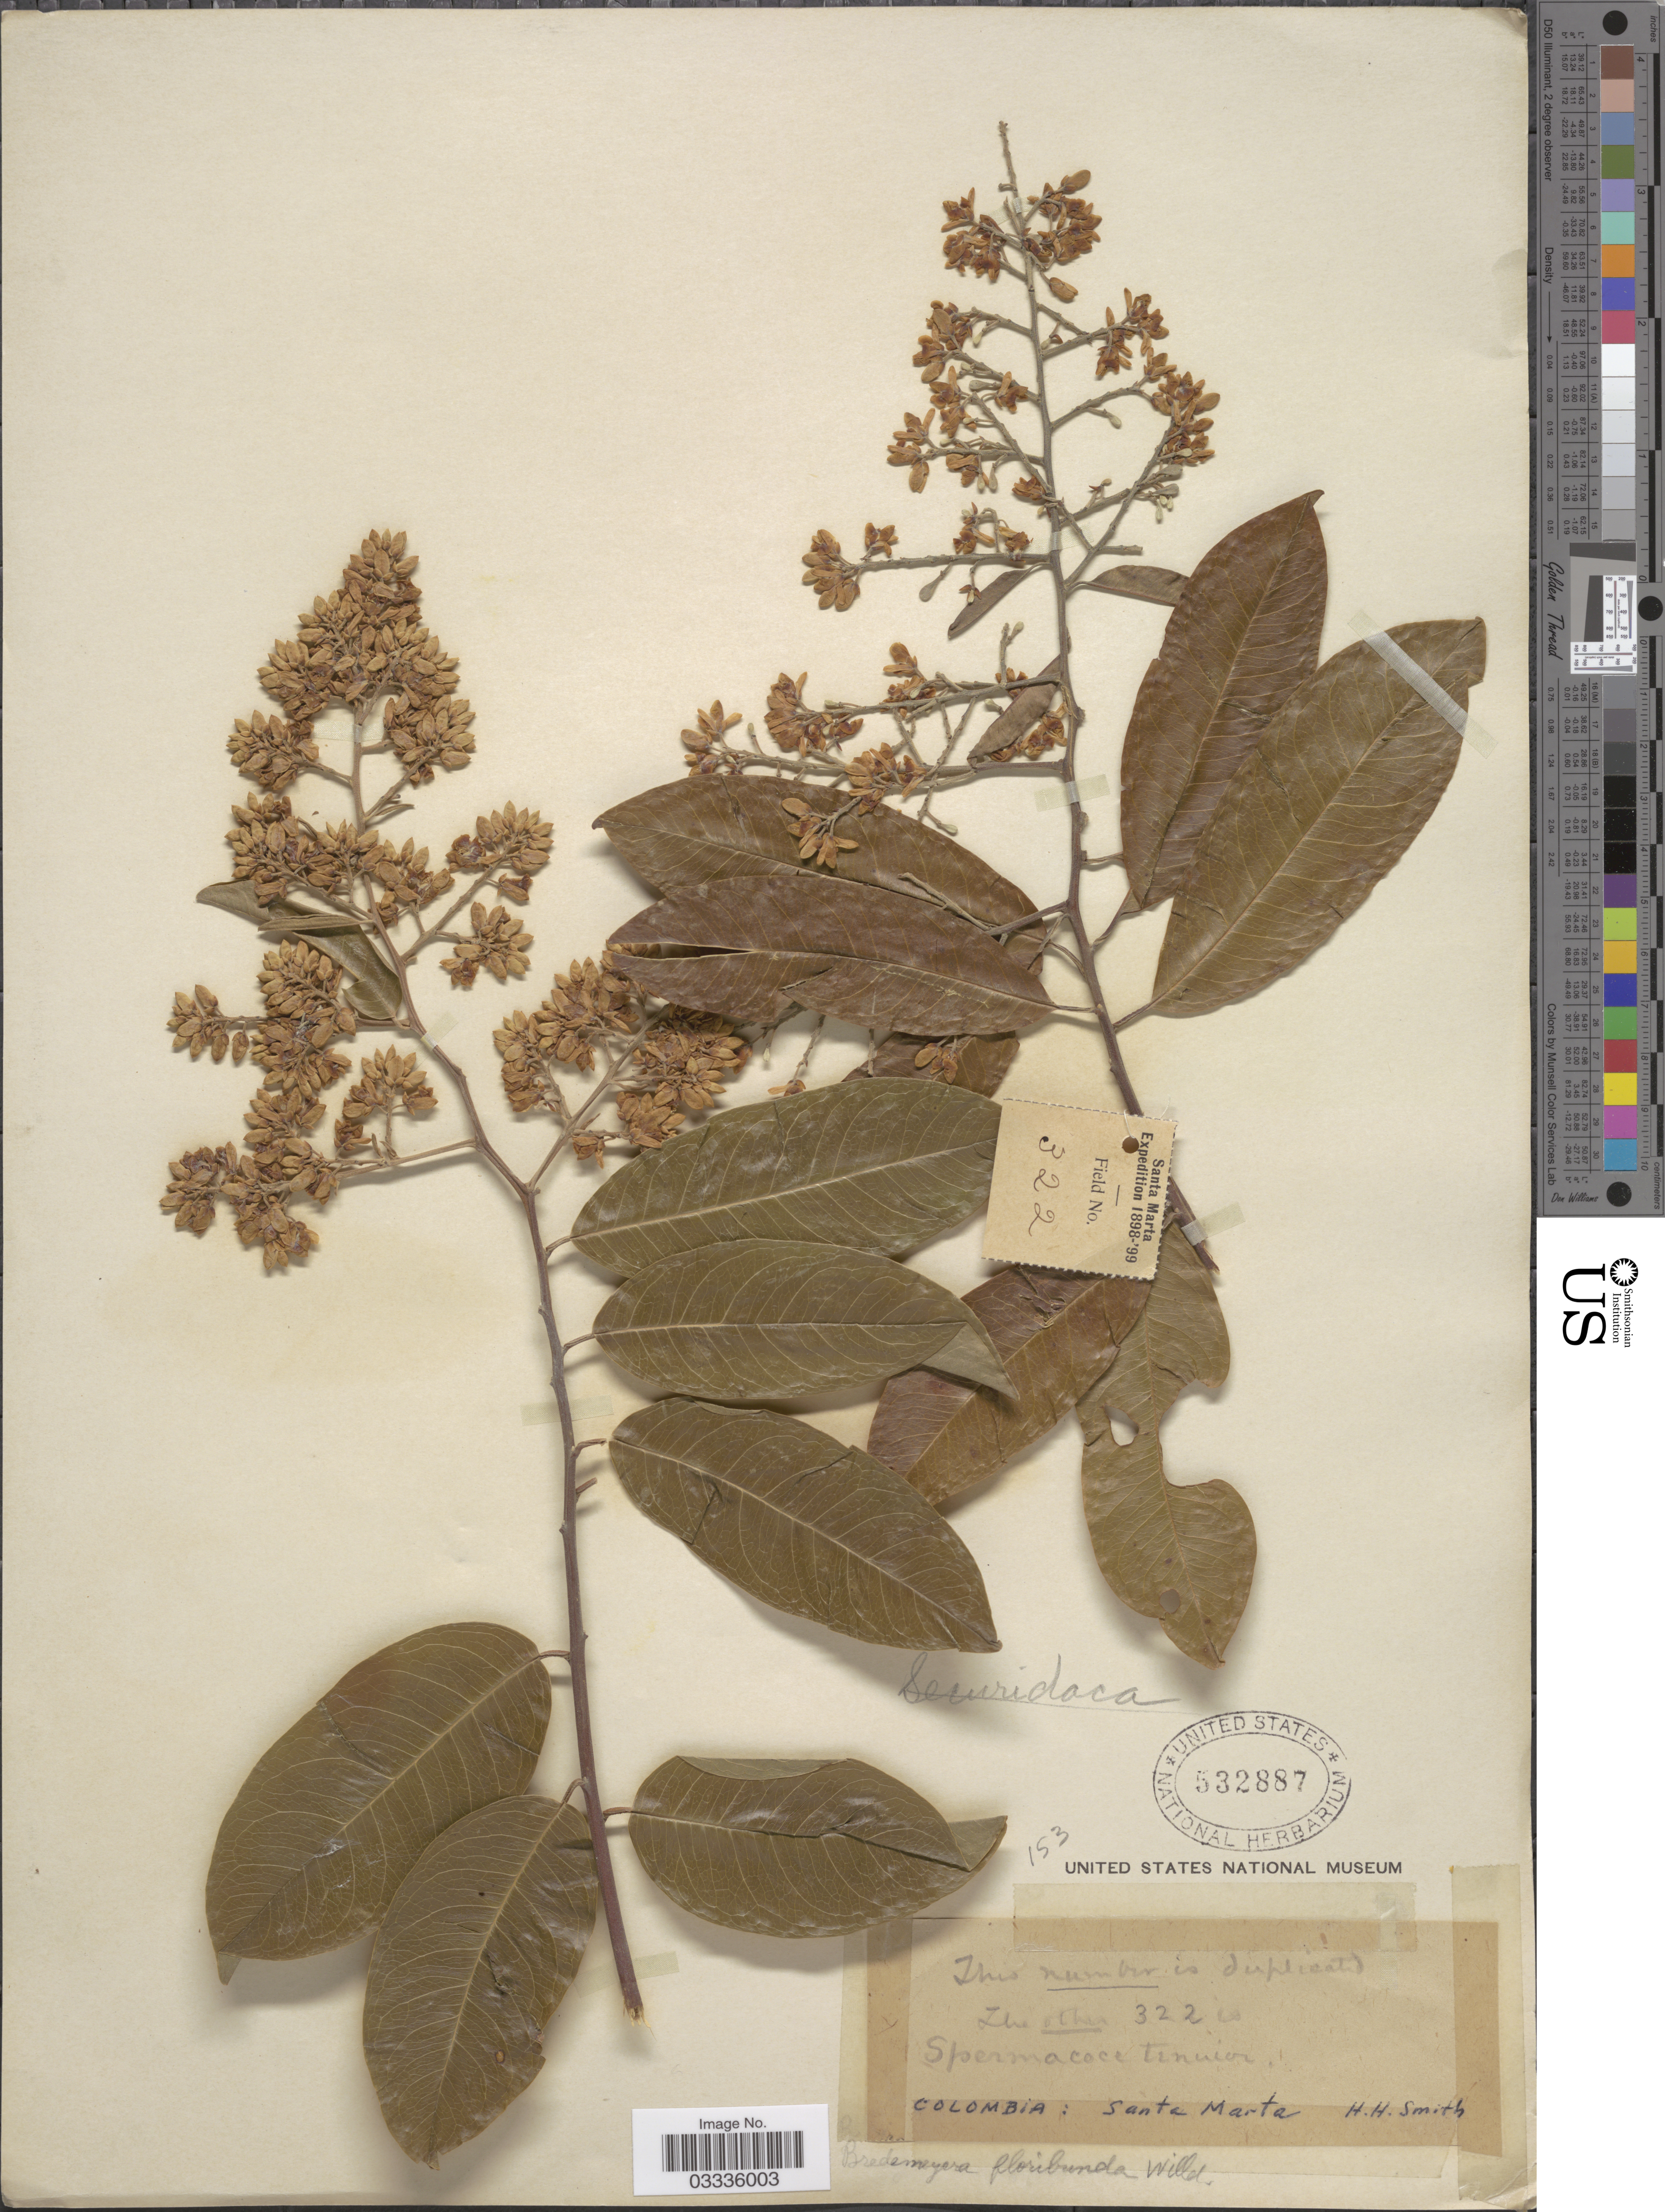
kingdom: Plantae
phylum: Tracheophyta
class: Magnoliopsida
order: Fabales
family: Polygalaceae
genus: Bredemeyera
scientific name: Bredemeyera floribunda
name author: Willd.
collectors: H. Smith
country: Colombia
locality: Santa Marta.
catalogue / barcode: US 532887